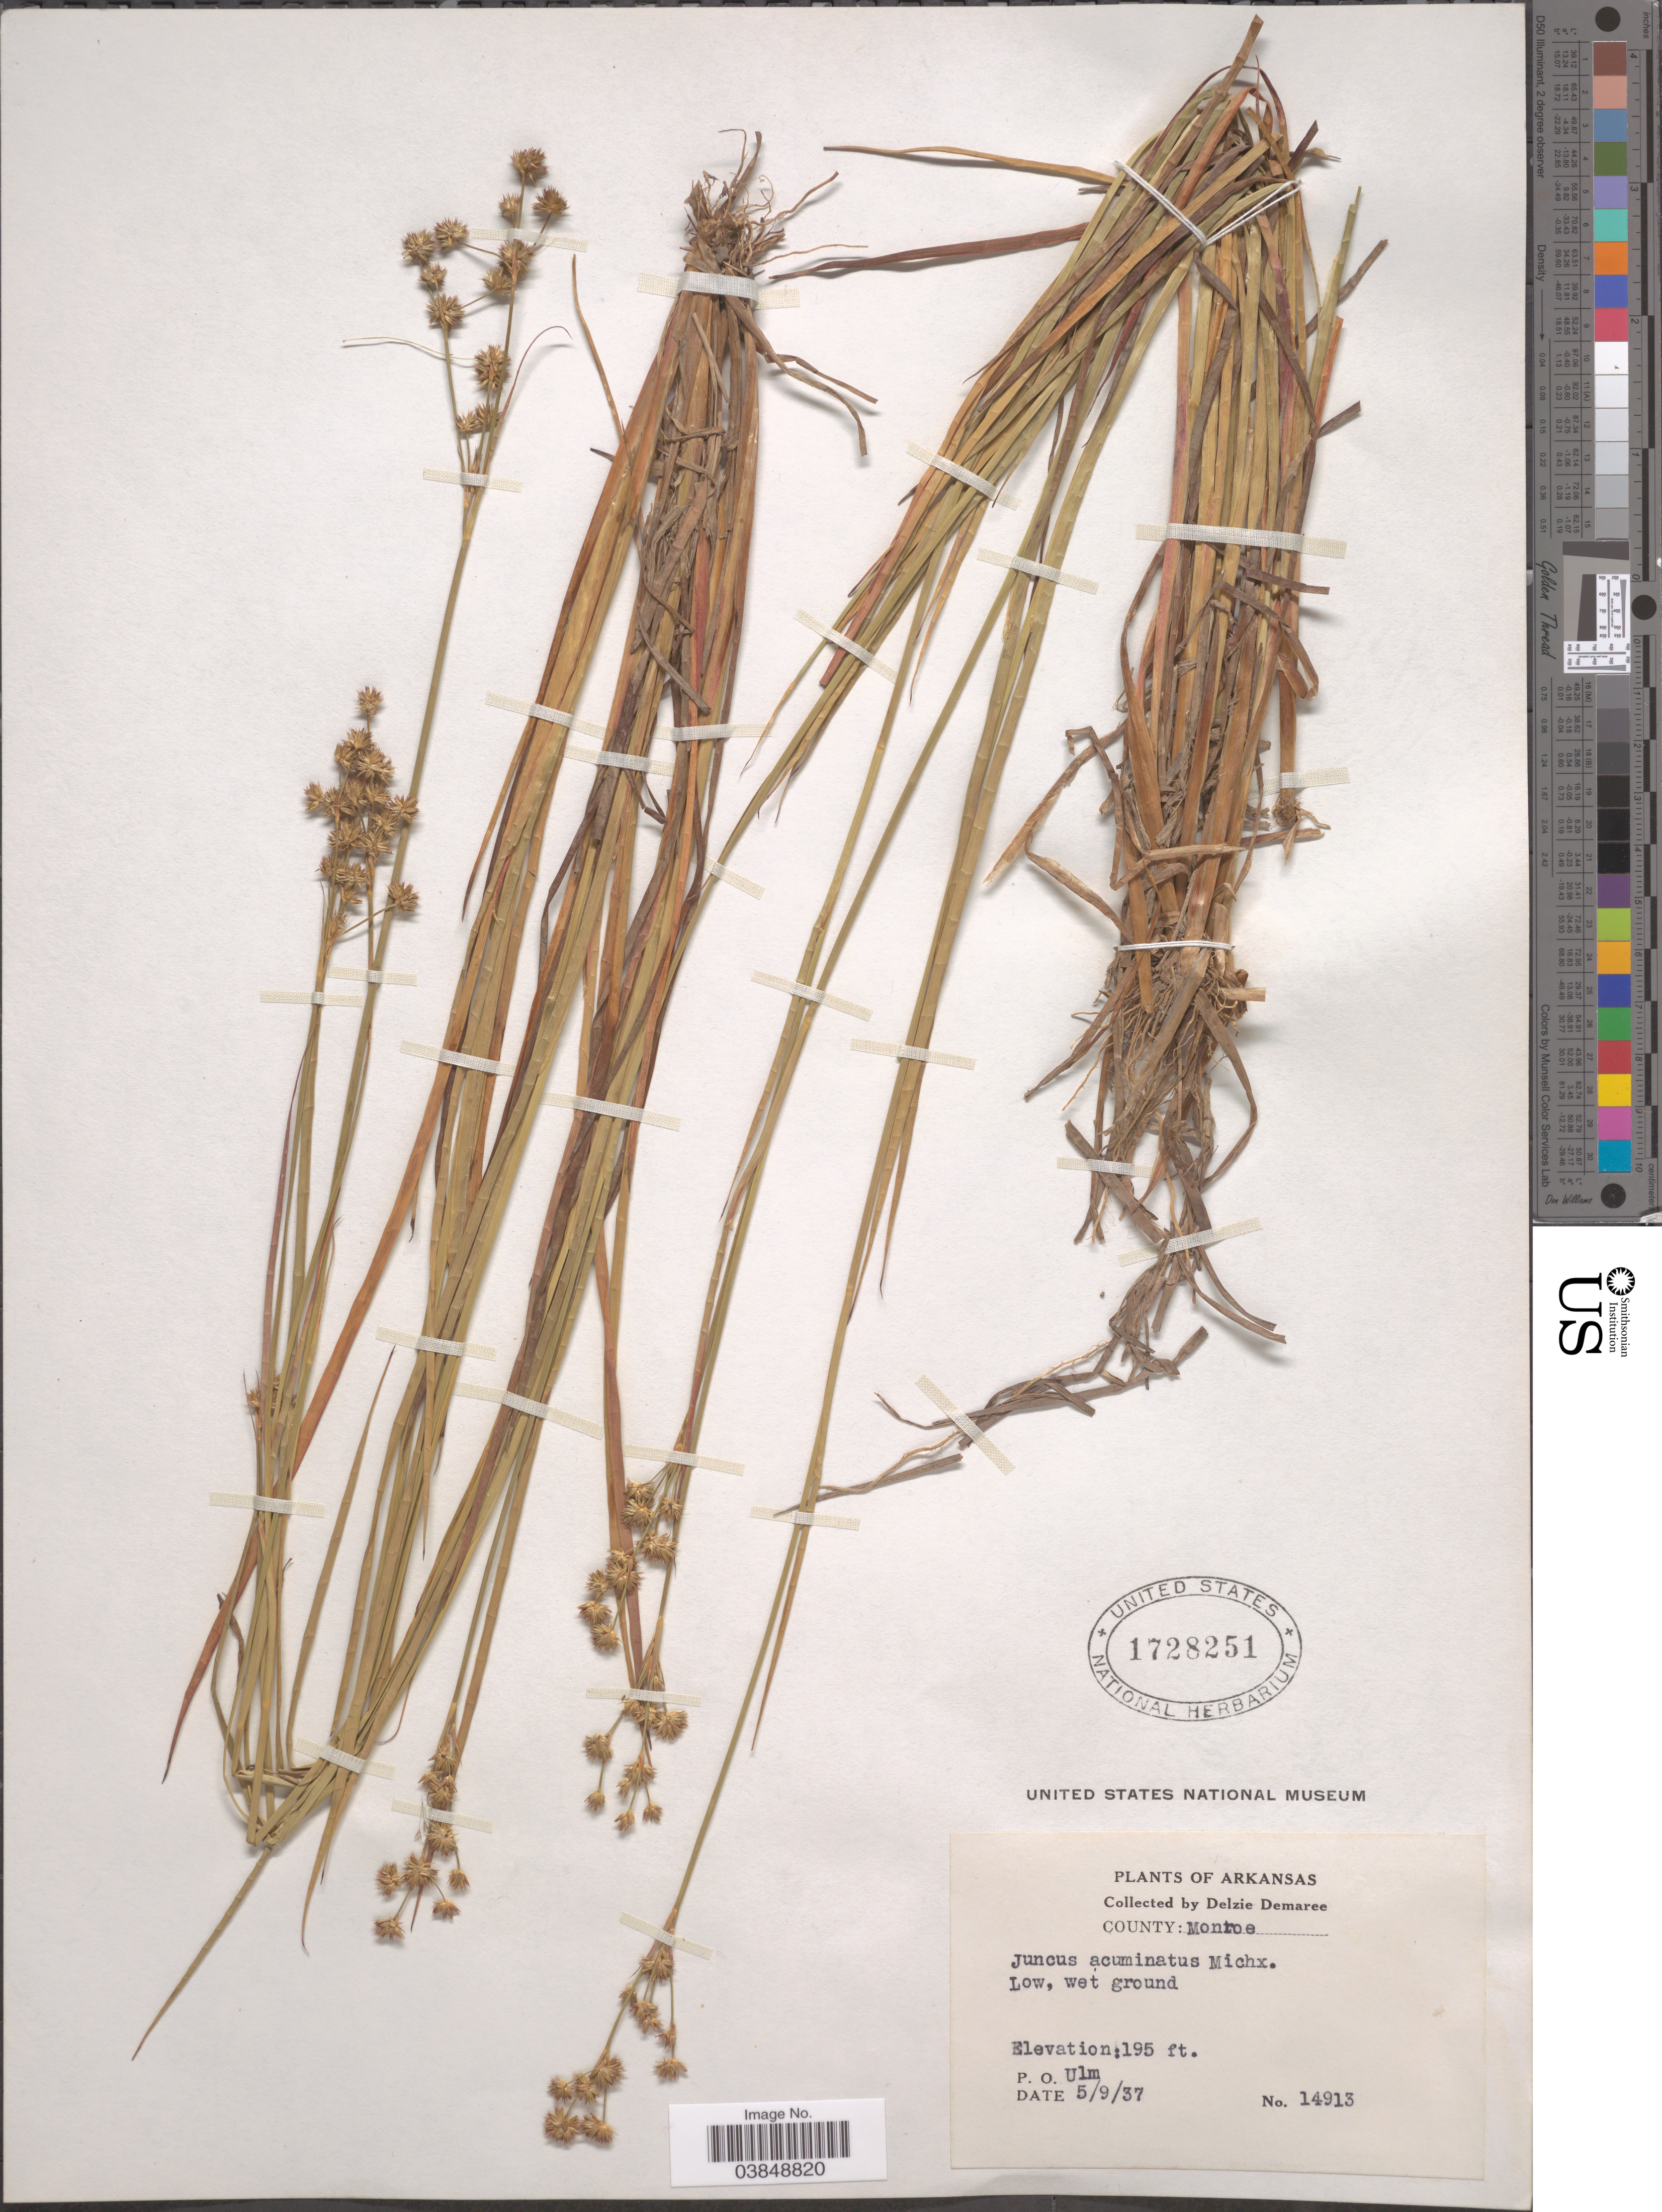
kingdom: Plantae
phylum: Tracheophyta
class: Liliopsida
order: Poales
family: Juncaceae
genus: Juncus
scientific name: Juncus acuminatus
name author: Michx.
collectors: D. Demaree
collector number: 14913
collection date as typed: Transcribed d/m/y: 9/5/37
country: United States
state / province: Arkansas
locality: County: Monroe. P. O. Ulm.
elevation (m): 59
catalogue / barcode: US 1728251